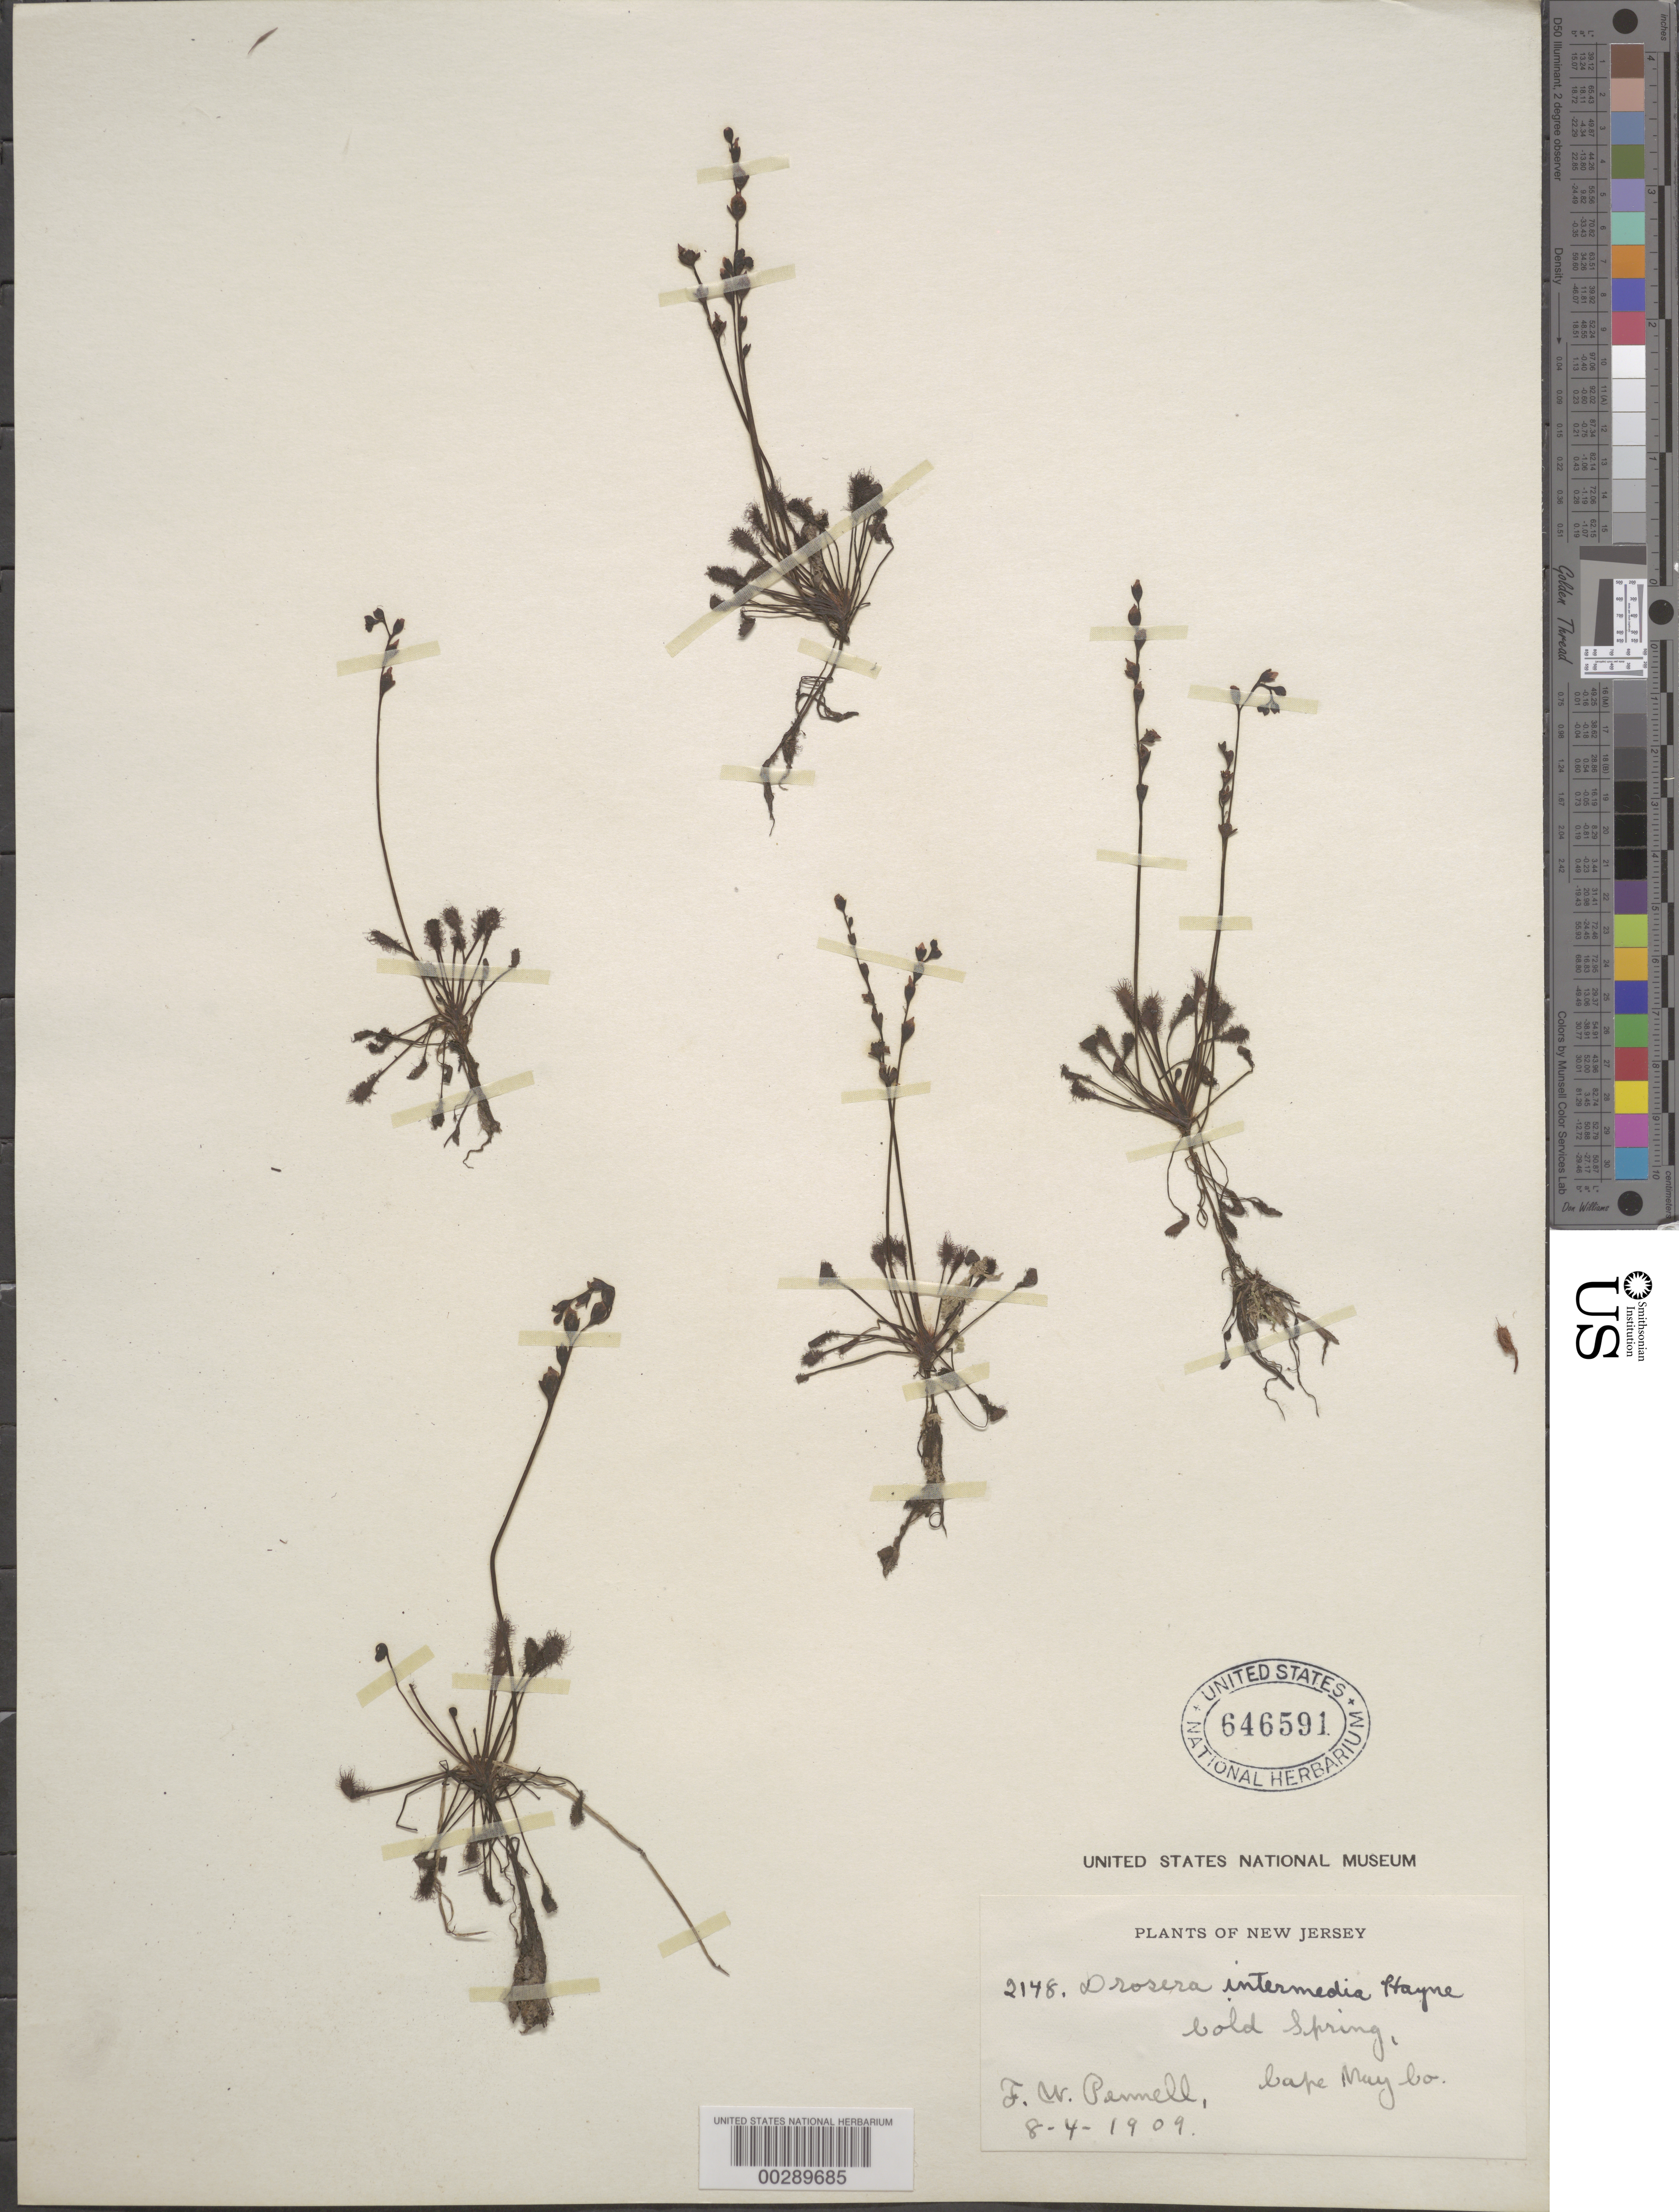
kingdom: Plantae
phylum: Tracheophyta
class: Magnoliopsida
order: Caryophyllales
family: Droseraceae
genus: Drosera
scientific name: Drosera intermedia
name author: Hayne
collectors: F. W. Pennell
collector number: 2148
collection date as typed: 08 Apr 1909 or 04 Aug 1909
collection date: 1909-04-08 or 1909-08-04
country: United States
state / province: New Jersey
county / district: Cape May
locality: Cold spring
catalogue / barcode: US 646591